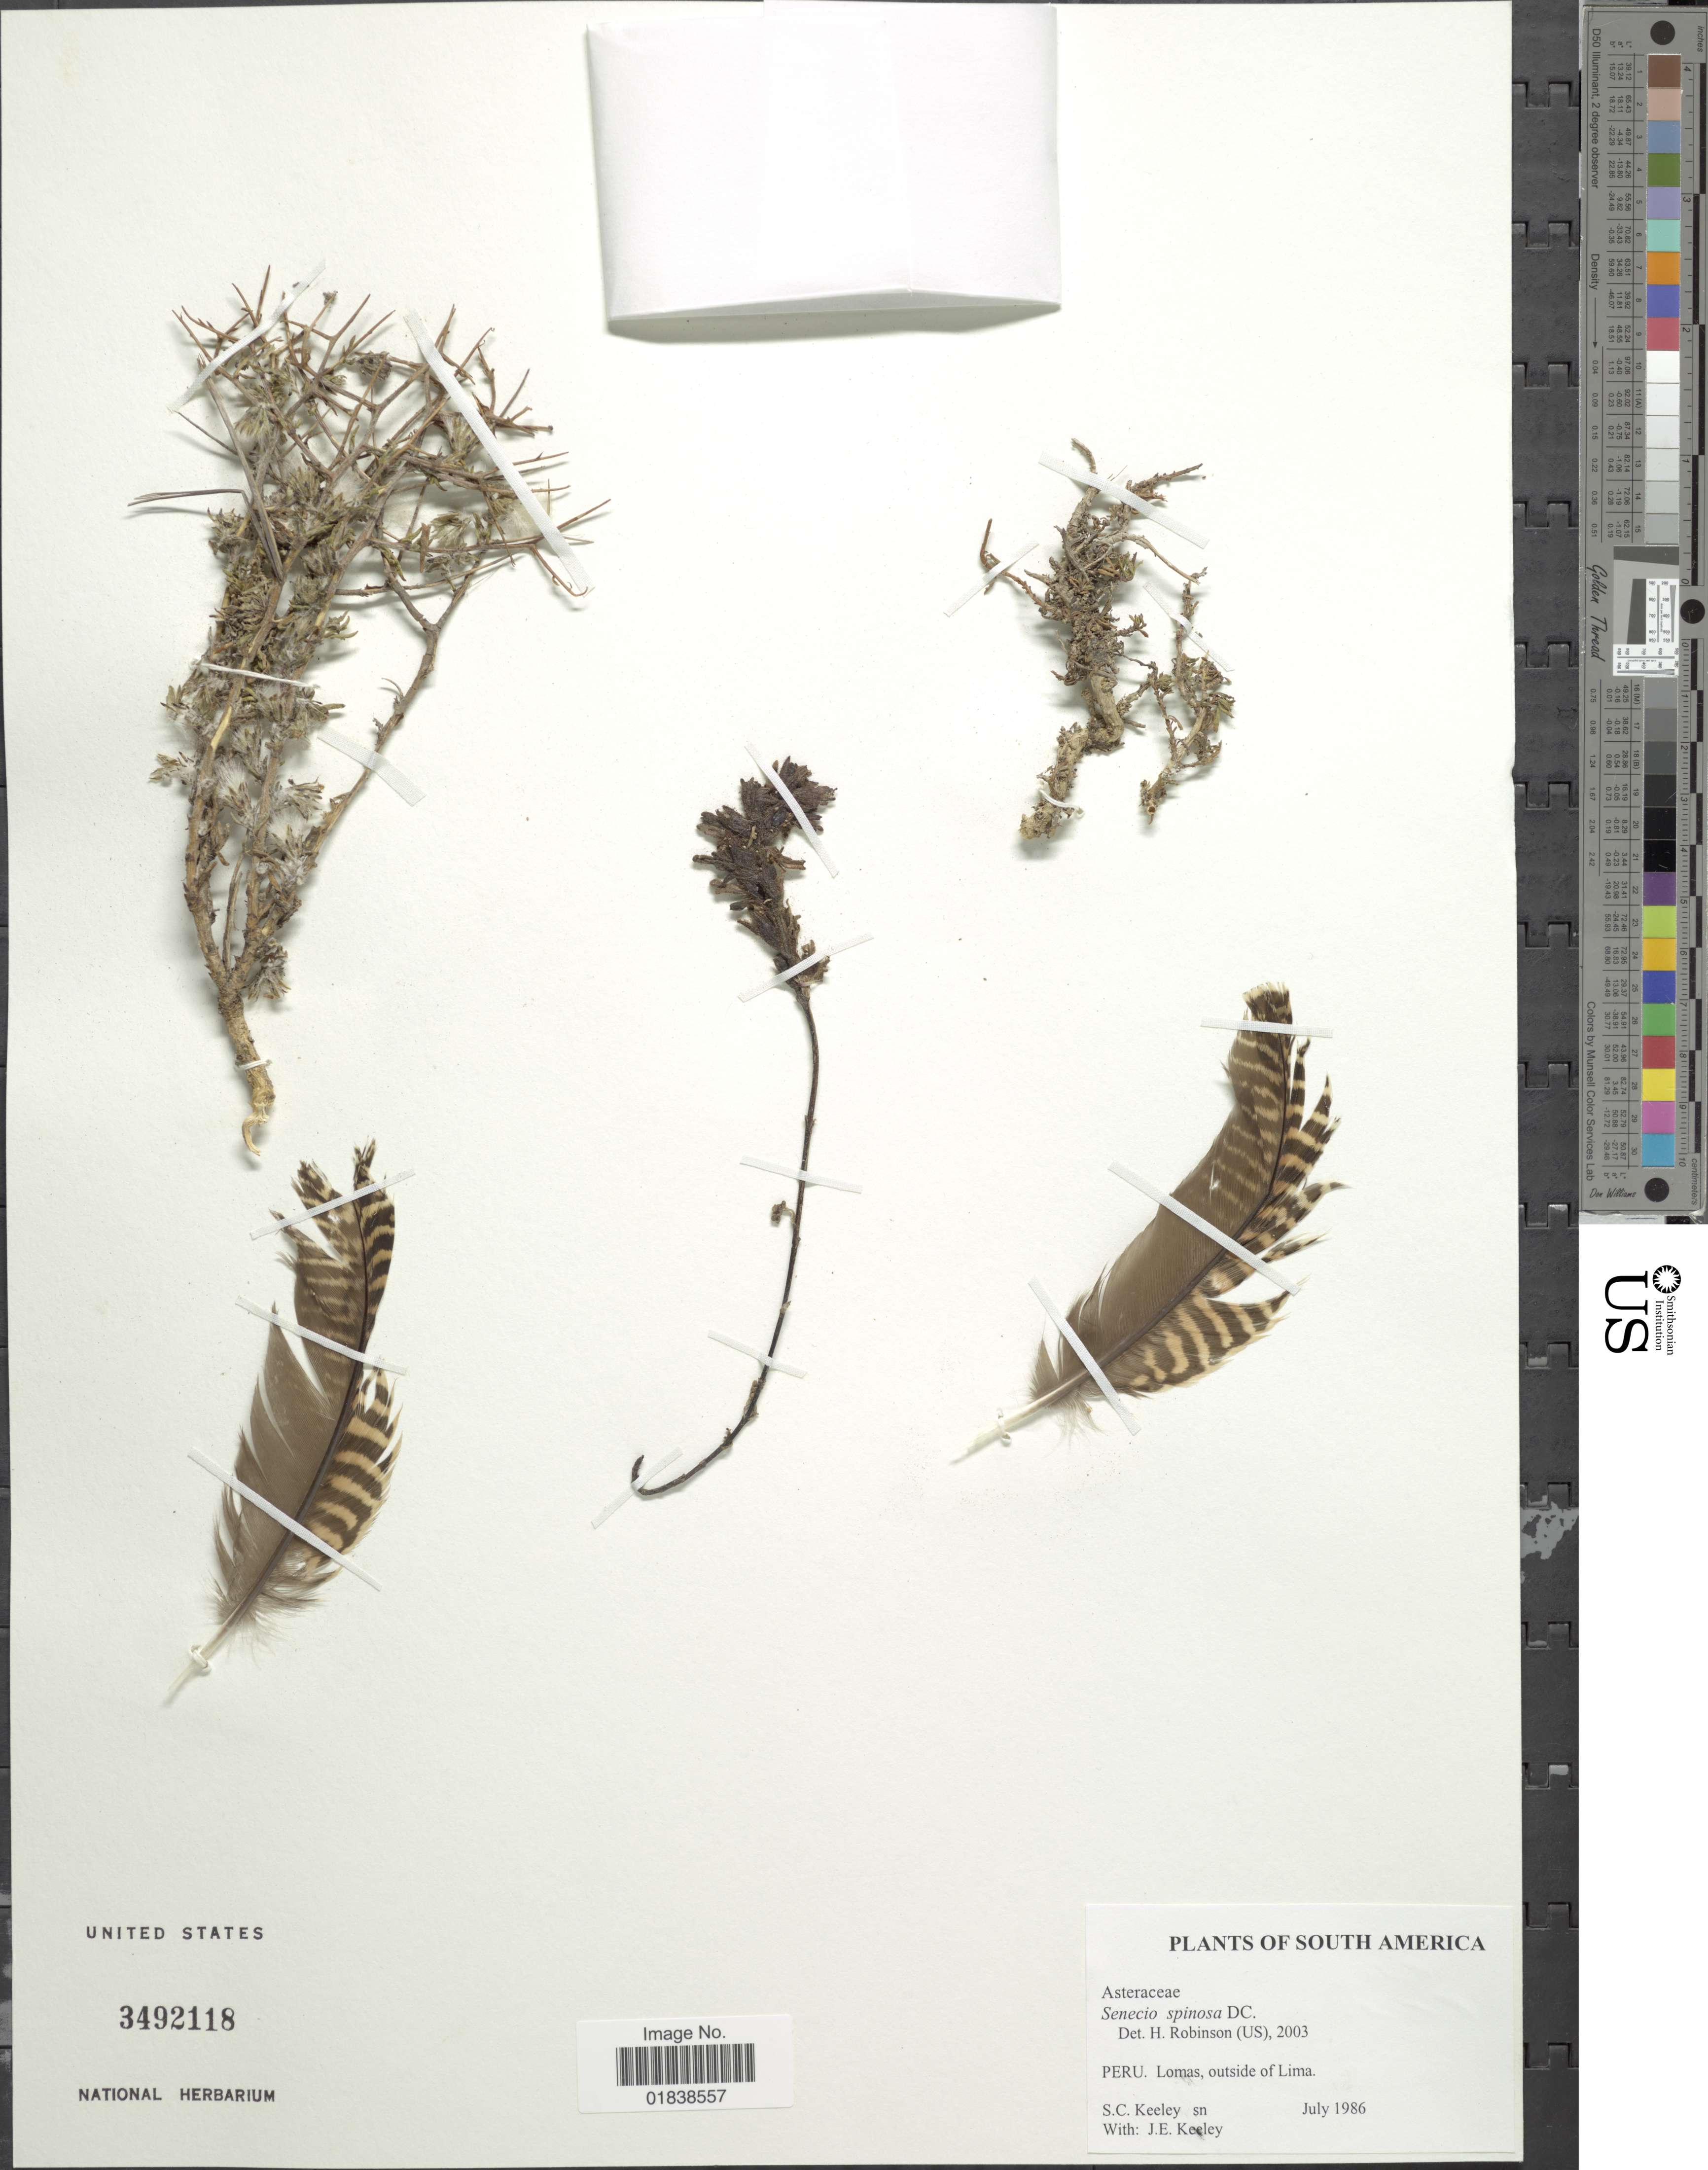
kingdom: Plantae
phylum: Tracheophyta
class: Magnoliopsida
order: Asterales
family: Asteraceae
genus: Senecio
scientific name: Senecio spinosus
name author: DC.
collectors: S. C. Keeley & J. E. Keeley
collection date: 1986-07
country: Peru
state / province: Lima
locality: South America, Lomas, outside of Lima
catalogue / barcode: US 3492118